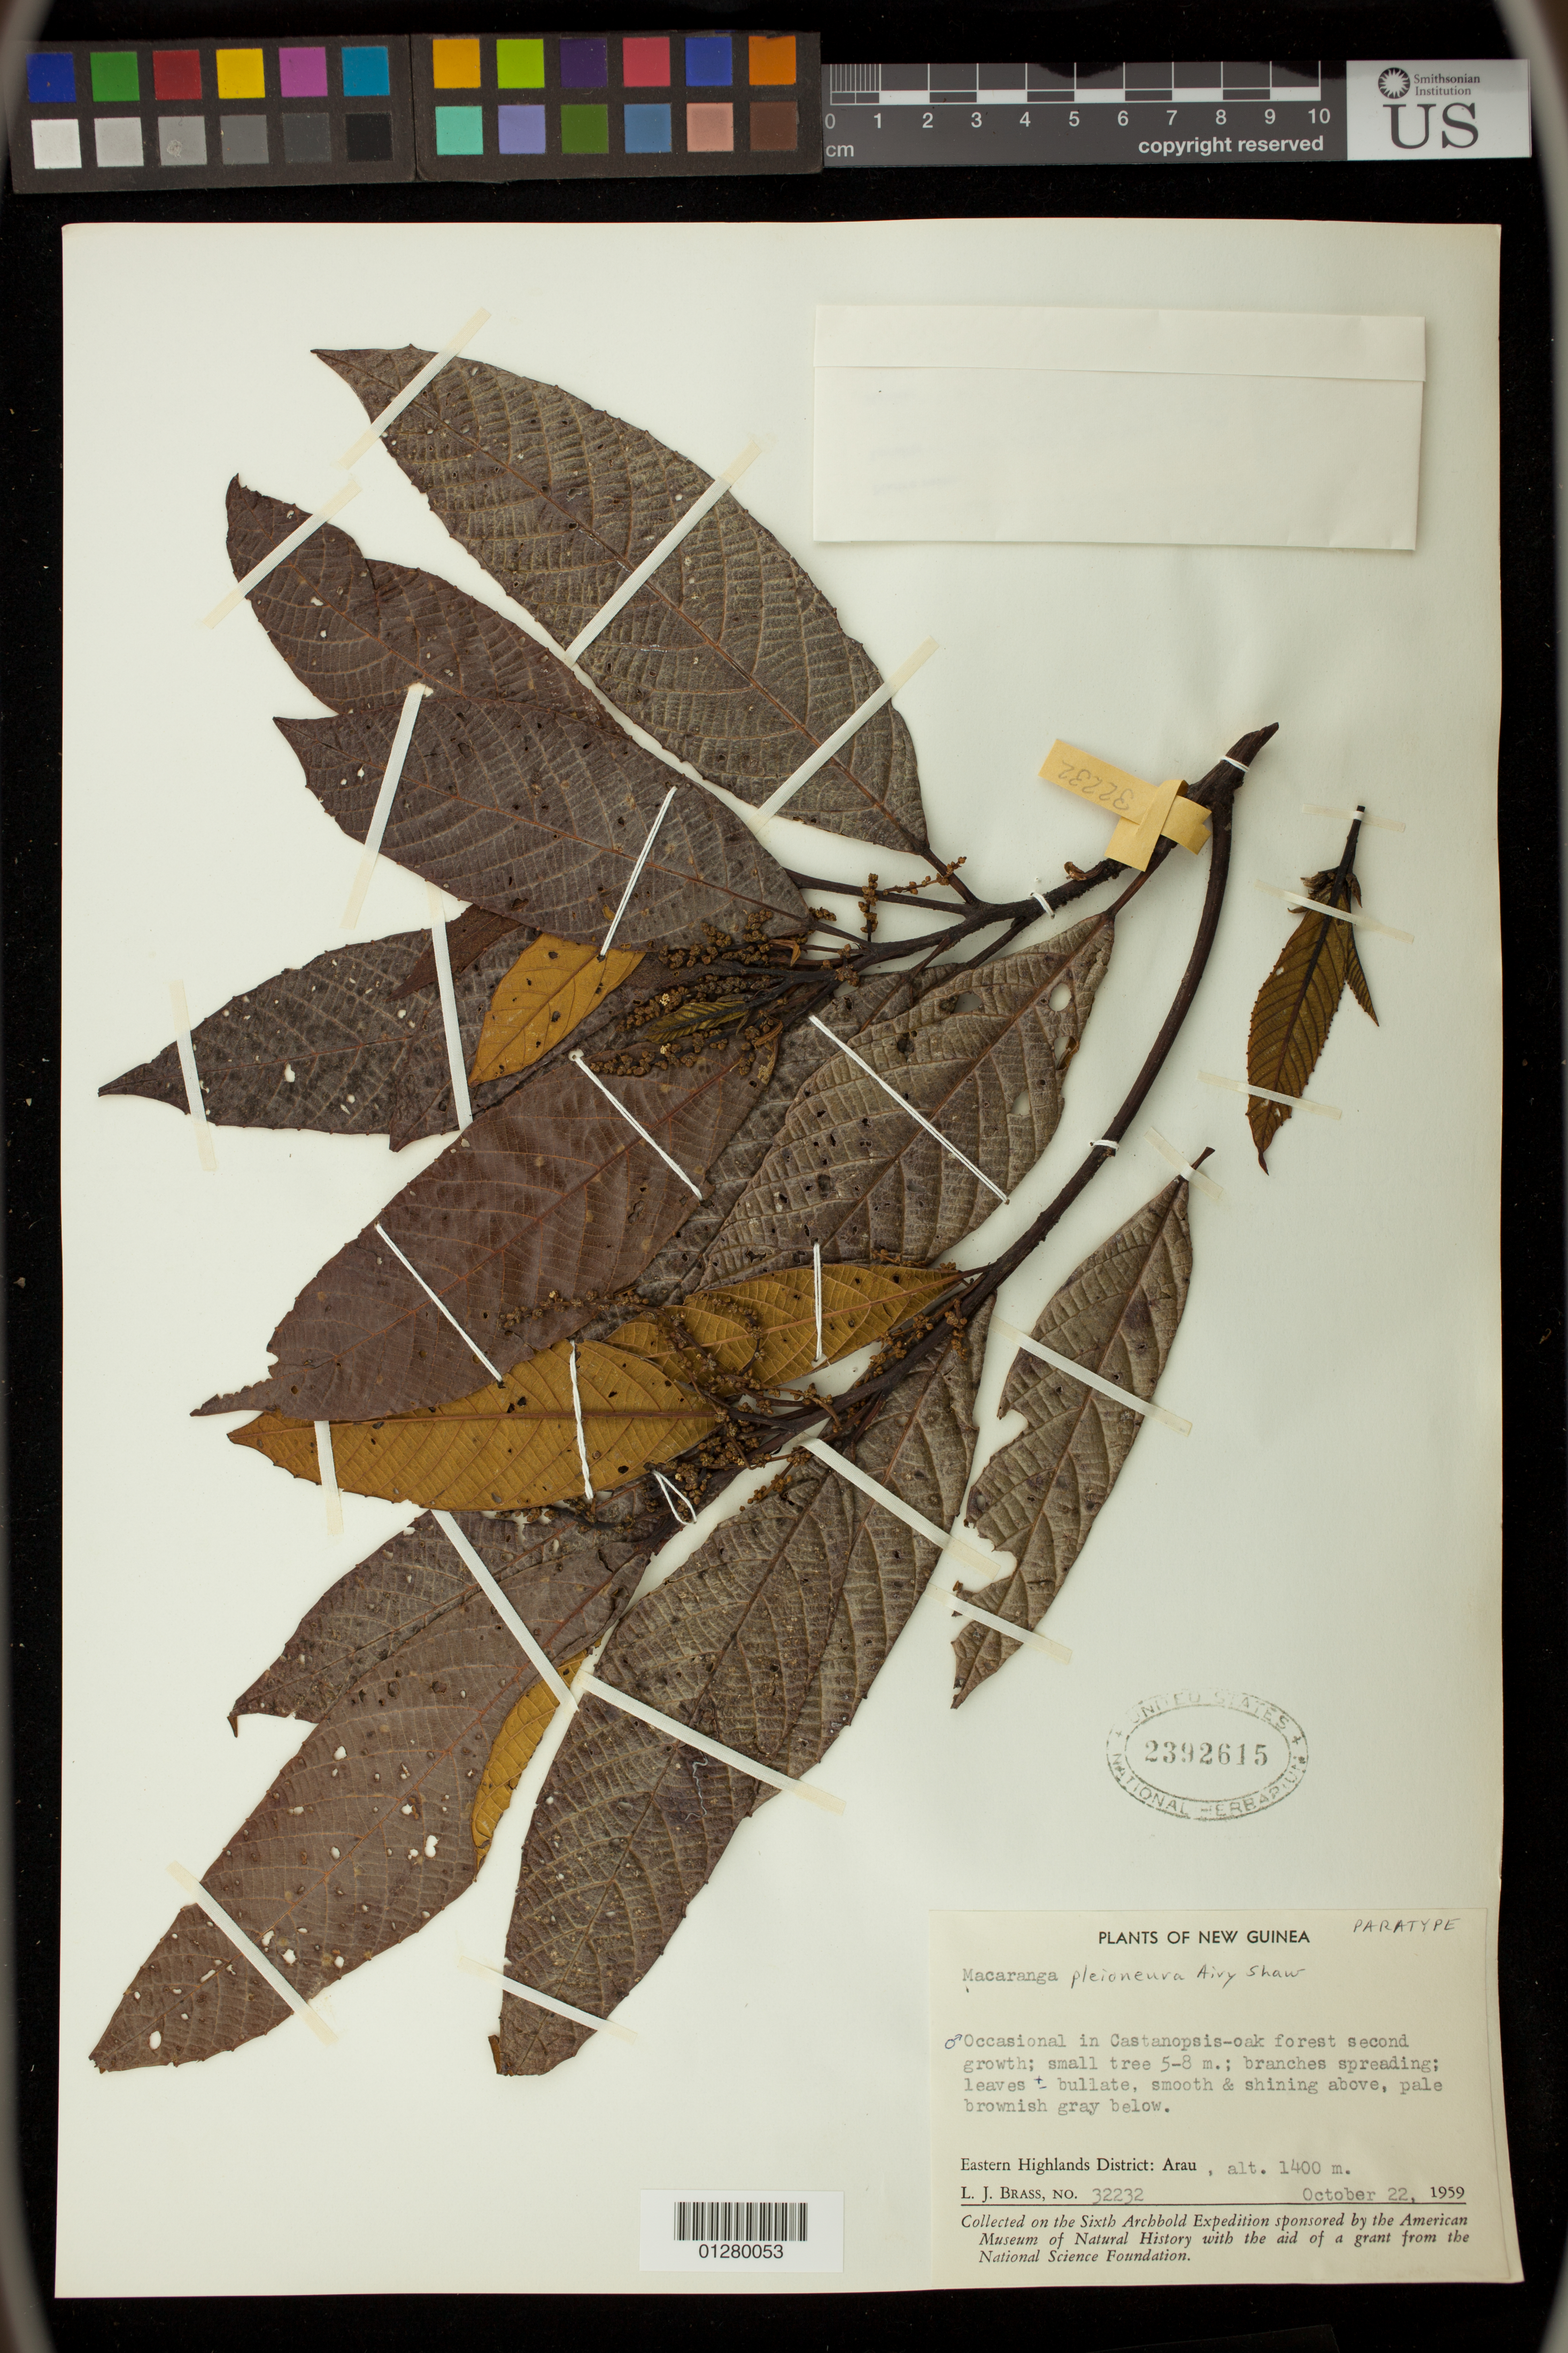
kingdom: Plantae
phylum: Tracheophyta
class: Magnoliopsida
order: Malpighiales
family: Euphorbiaceae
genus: Macaranga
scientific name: Macaranga pleioneura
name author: Airy Shaw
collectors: L. J. Brass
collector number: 32232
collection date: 1959-10-22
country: Papua New Guinea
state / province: Eastern Highlands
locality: Arau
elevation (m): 1400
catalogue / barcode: US 2392615